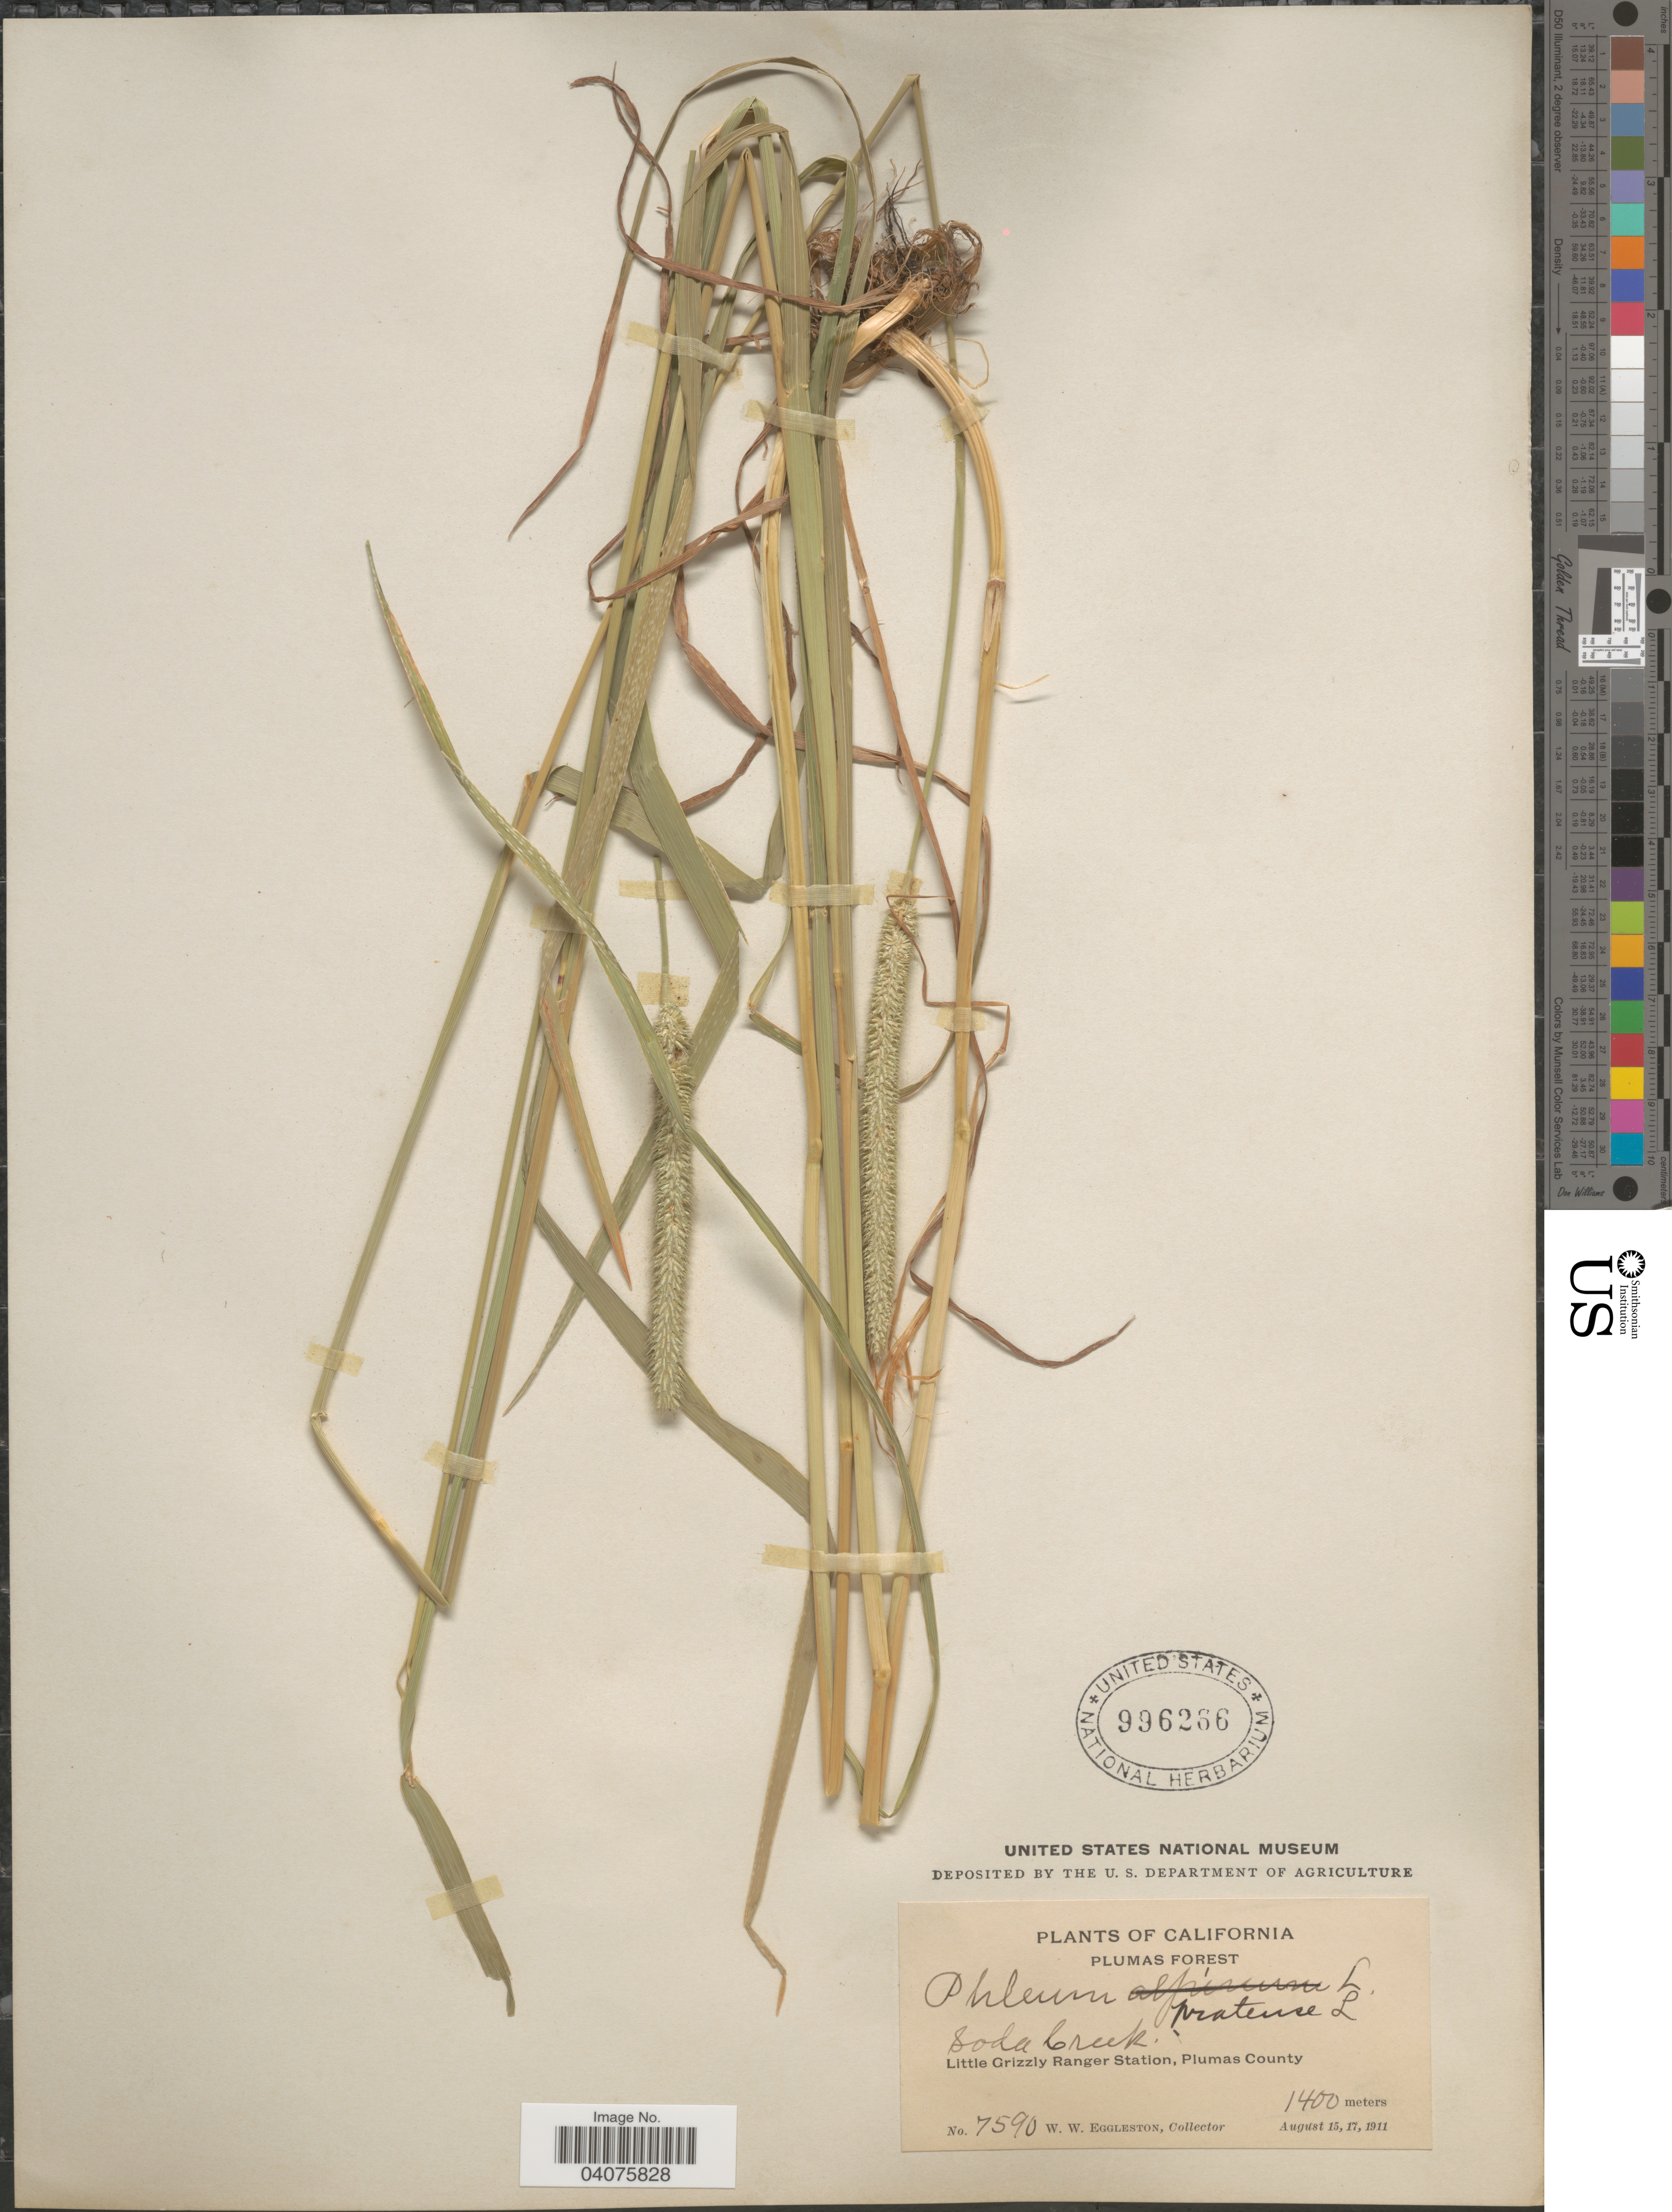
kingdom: Plantae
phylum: Tracheophyta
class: Liliopsida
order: Poales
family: Poaceae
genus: Phleum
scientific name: Phleum pratense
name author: L.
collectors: W. W. Eggleston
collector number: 7590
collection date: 1911-08-15/1911-08-17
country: United States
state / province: California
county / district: Plumas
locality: Plumas Forest. Soda Creek. Little Grizzly Ranger Station, Plumas County.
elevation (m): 1400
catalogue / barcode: US 996266